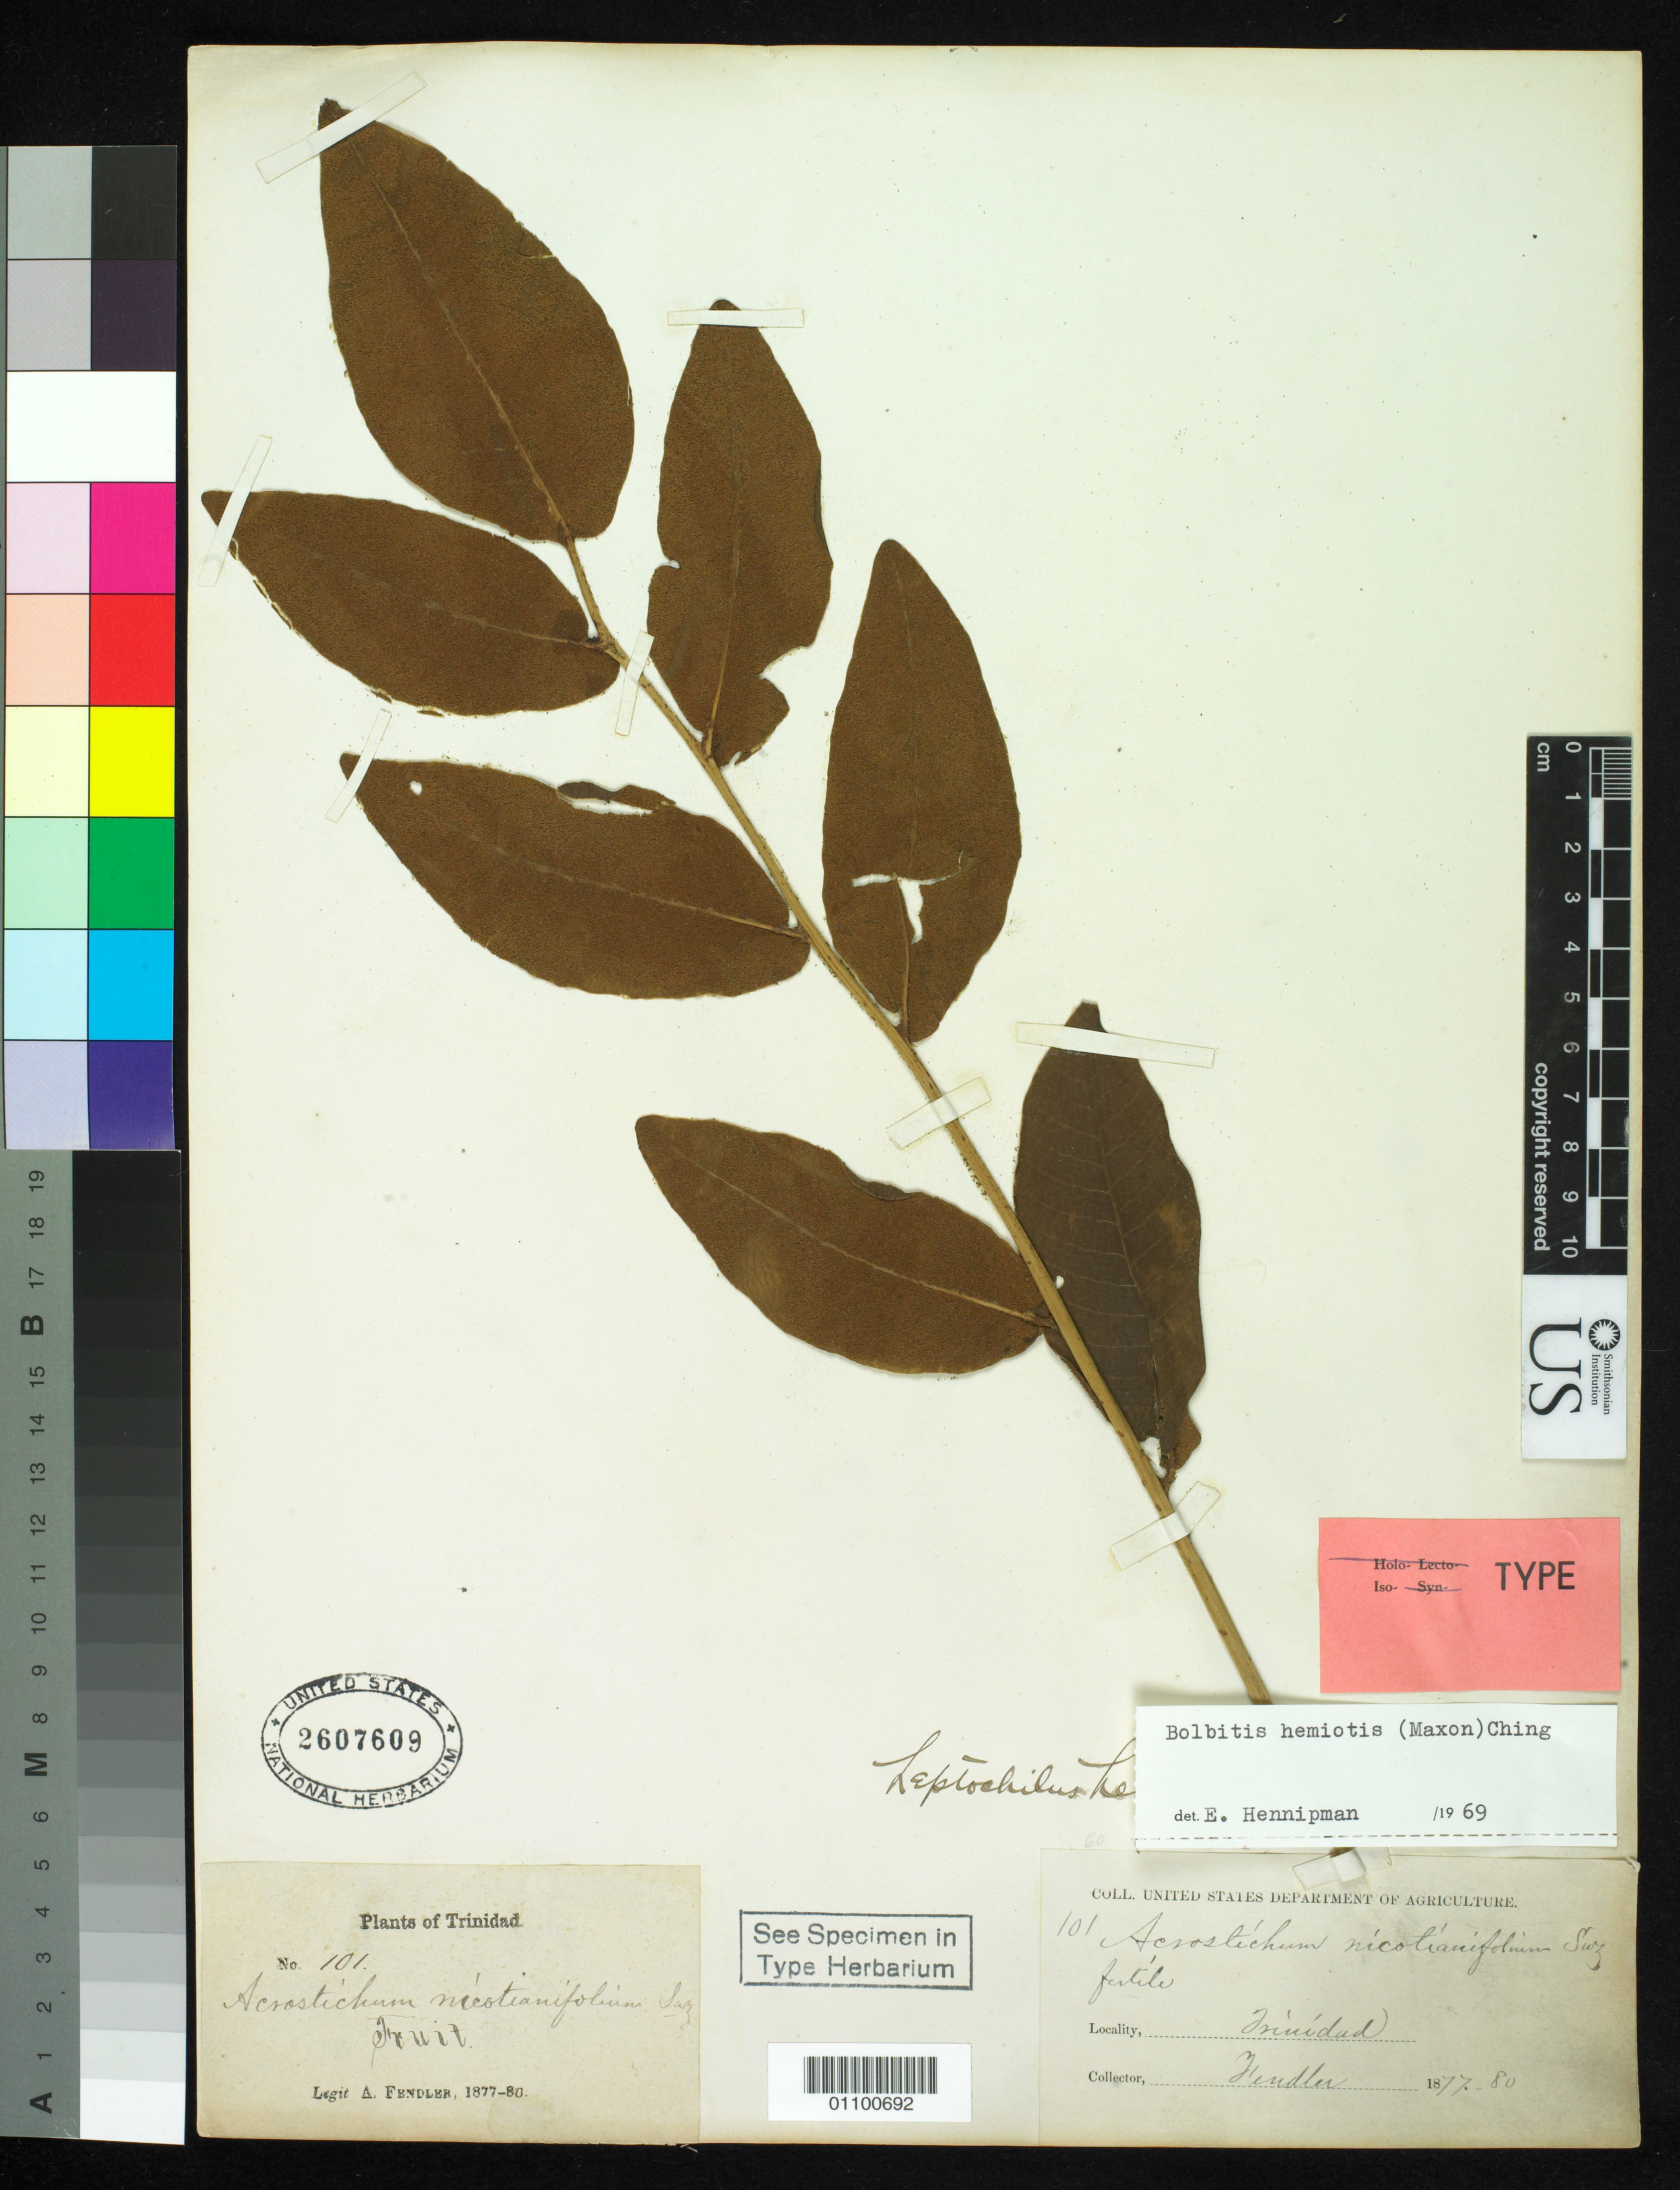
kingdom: Plantae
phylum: Tracheophyta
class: Polypodiopsida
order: Polypodiales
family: Polypodiaceae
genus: Leptochilus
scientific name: Leptochilus hemiotis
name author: Maxon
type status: Isotype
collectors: A. Fendler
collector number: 101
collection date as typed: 1877 to -- --- 1880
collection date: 1877/1880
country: Trinidad and Tobago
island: Trinidad Island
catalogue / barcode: US 2607609